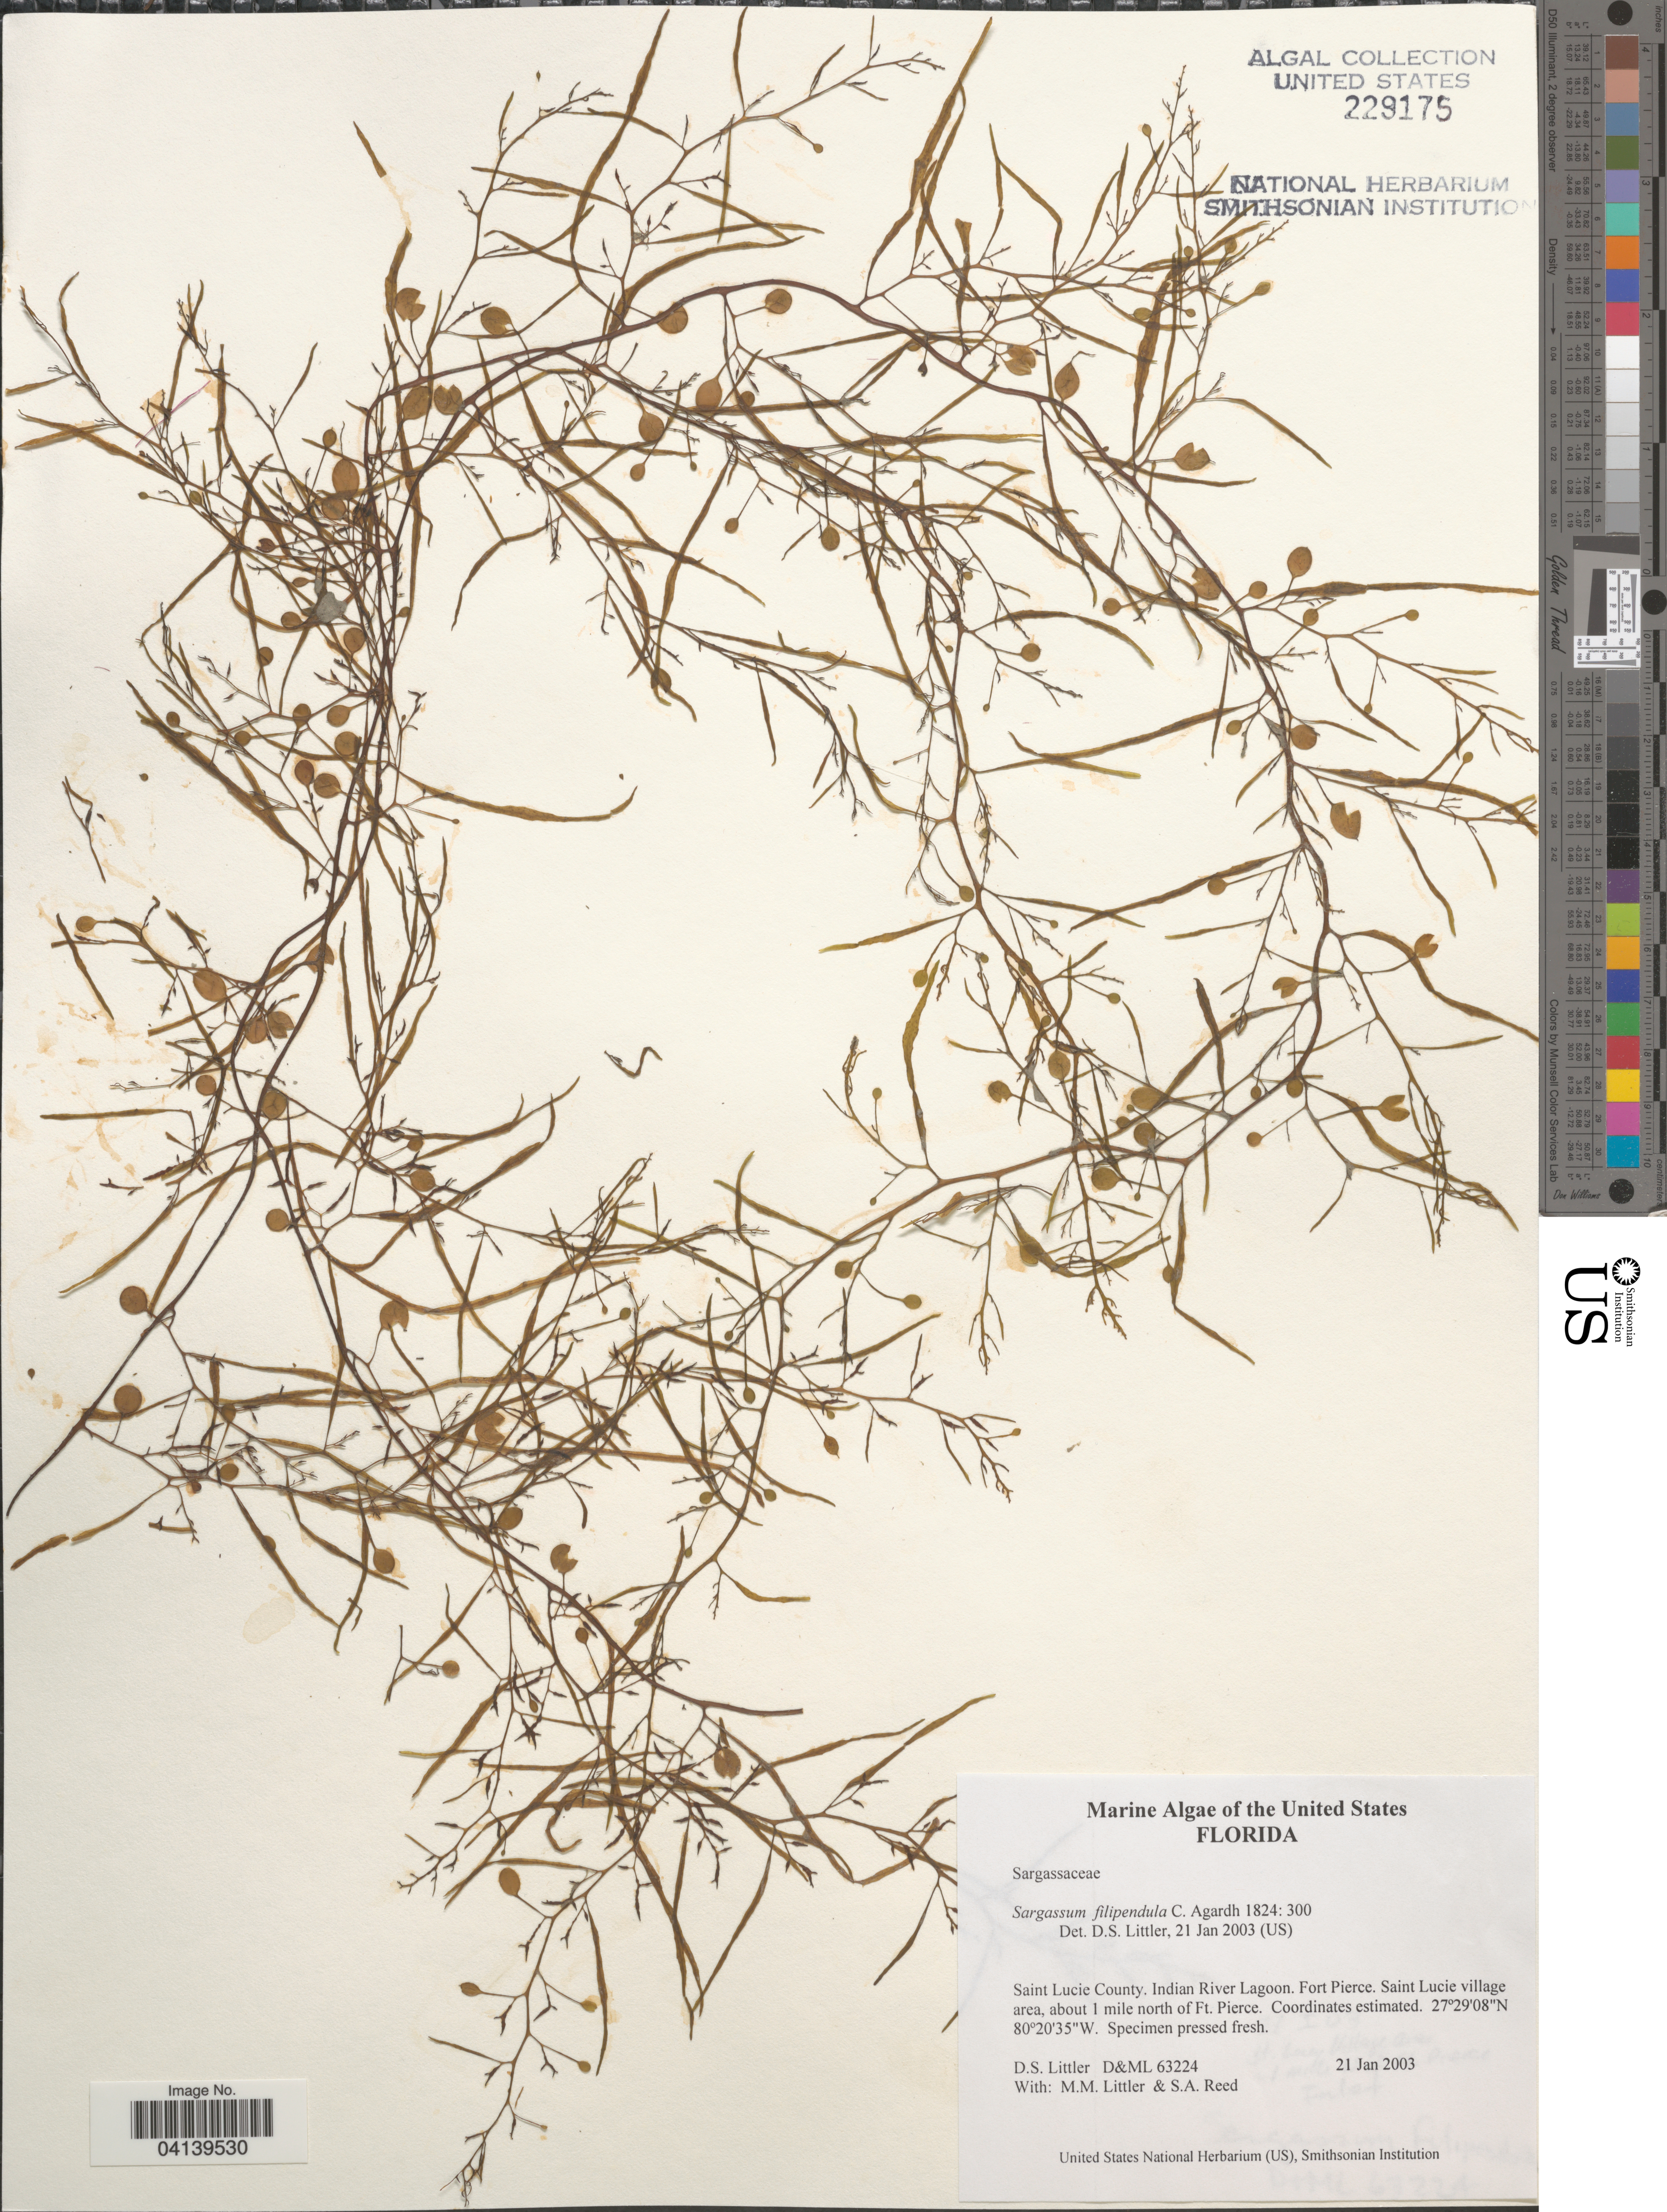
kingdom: Chromista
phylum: Ochrophyta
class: Phaeophyceae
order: Fucales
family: Sargassaceae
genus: Sargassum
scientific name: Sargassum filipendula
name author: C. Agardh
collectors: D. S. Littler & S. Reed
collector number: D&ML63224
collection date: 2003-01-21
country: United States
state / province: Florida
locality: Saint Lucie County. Indian River Lagoon. Fort Pierce. Saint Lucie village area, about 1 mile north of Ft. Pierce.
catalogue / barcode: US 229175